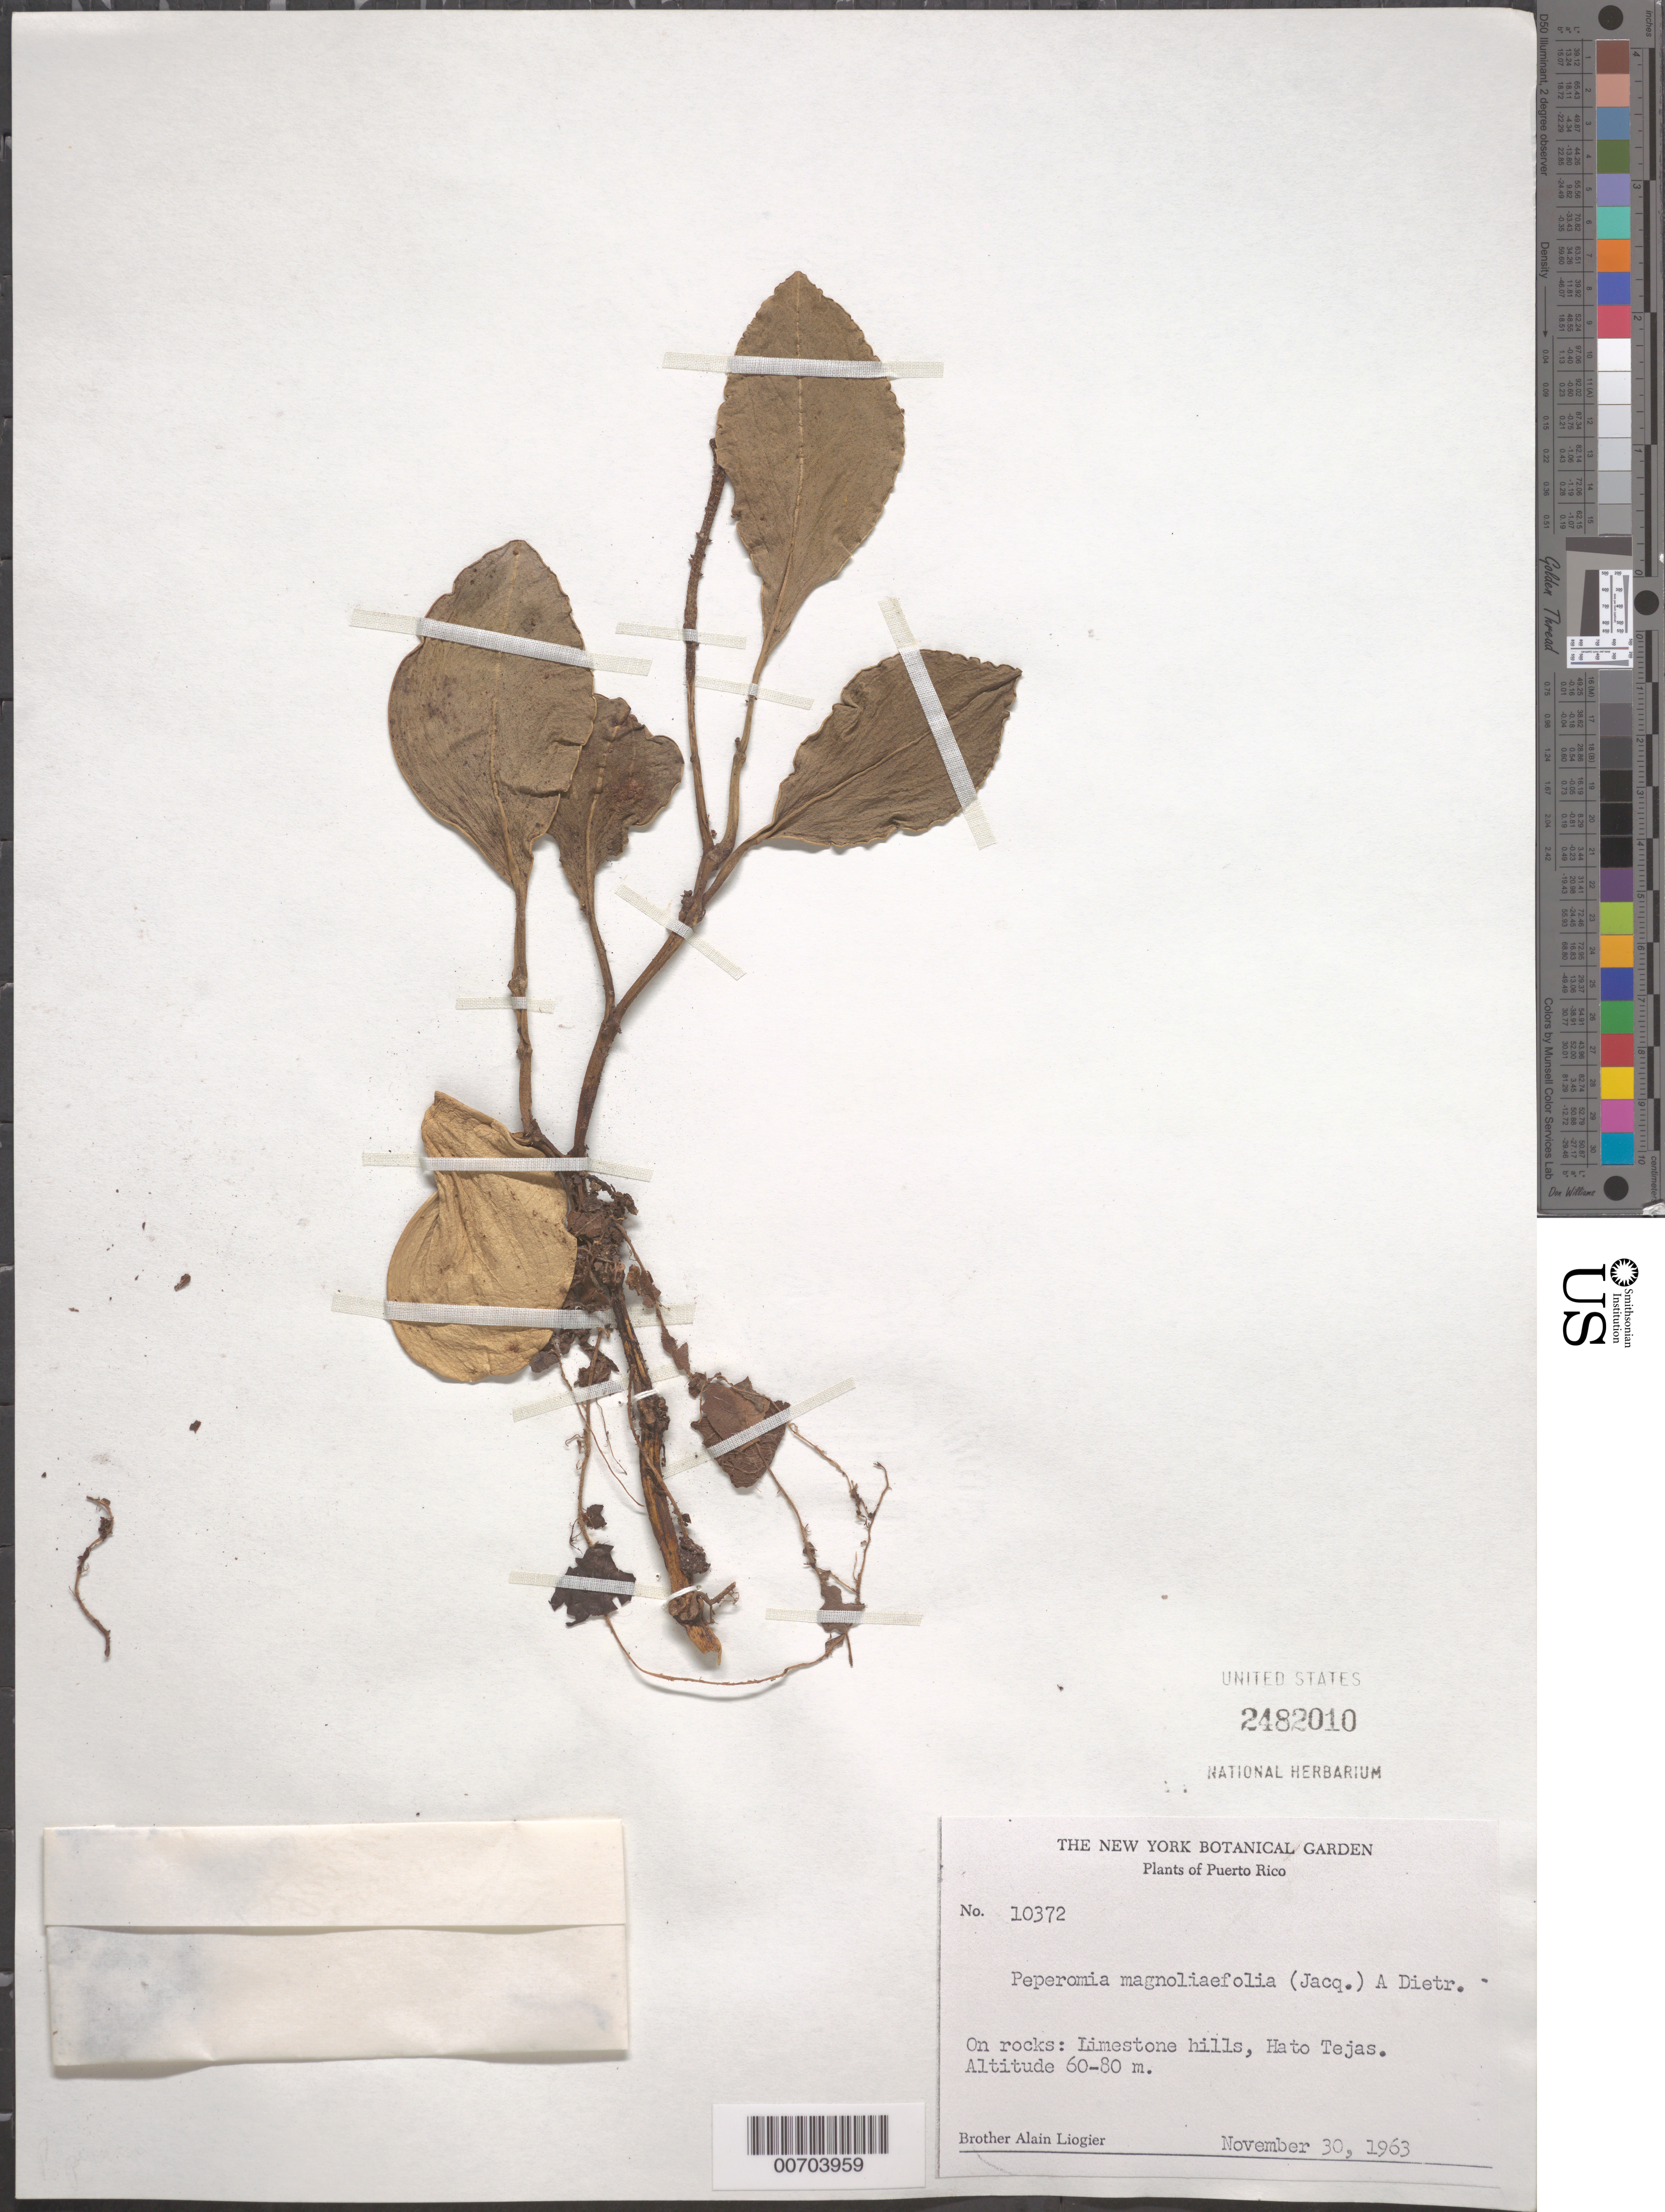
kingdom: Plantae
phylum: Tracheophyta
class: Magnoliopsida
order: Piperales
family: Piperaceae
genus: Peperomia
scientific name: Peperomia magnoliifolia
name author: (Jacq.) A. Dietr.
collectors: A. H. Liogier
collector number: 10372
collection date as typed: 30 Nov 1963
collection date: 1963-11-30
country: Puerto Rico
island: Greater Antilles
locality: Hato Tejas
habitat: Limestone hills; on rocks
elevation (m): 60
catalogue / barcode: US 2482010